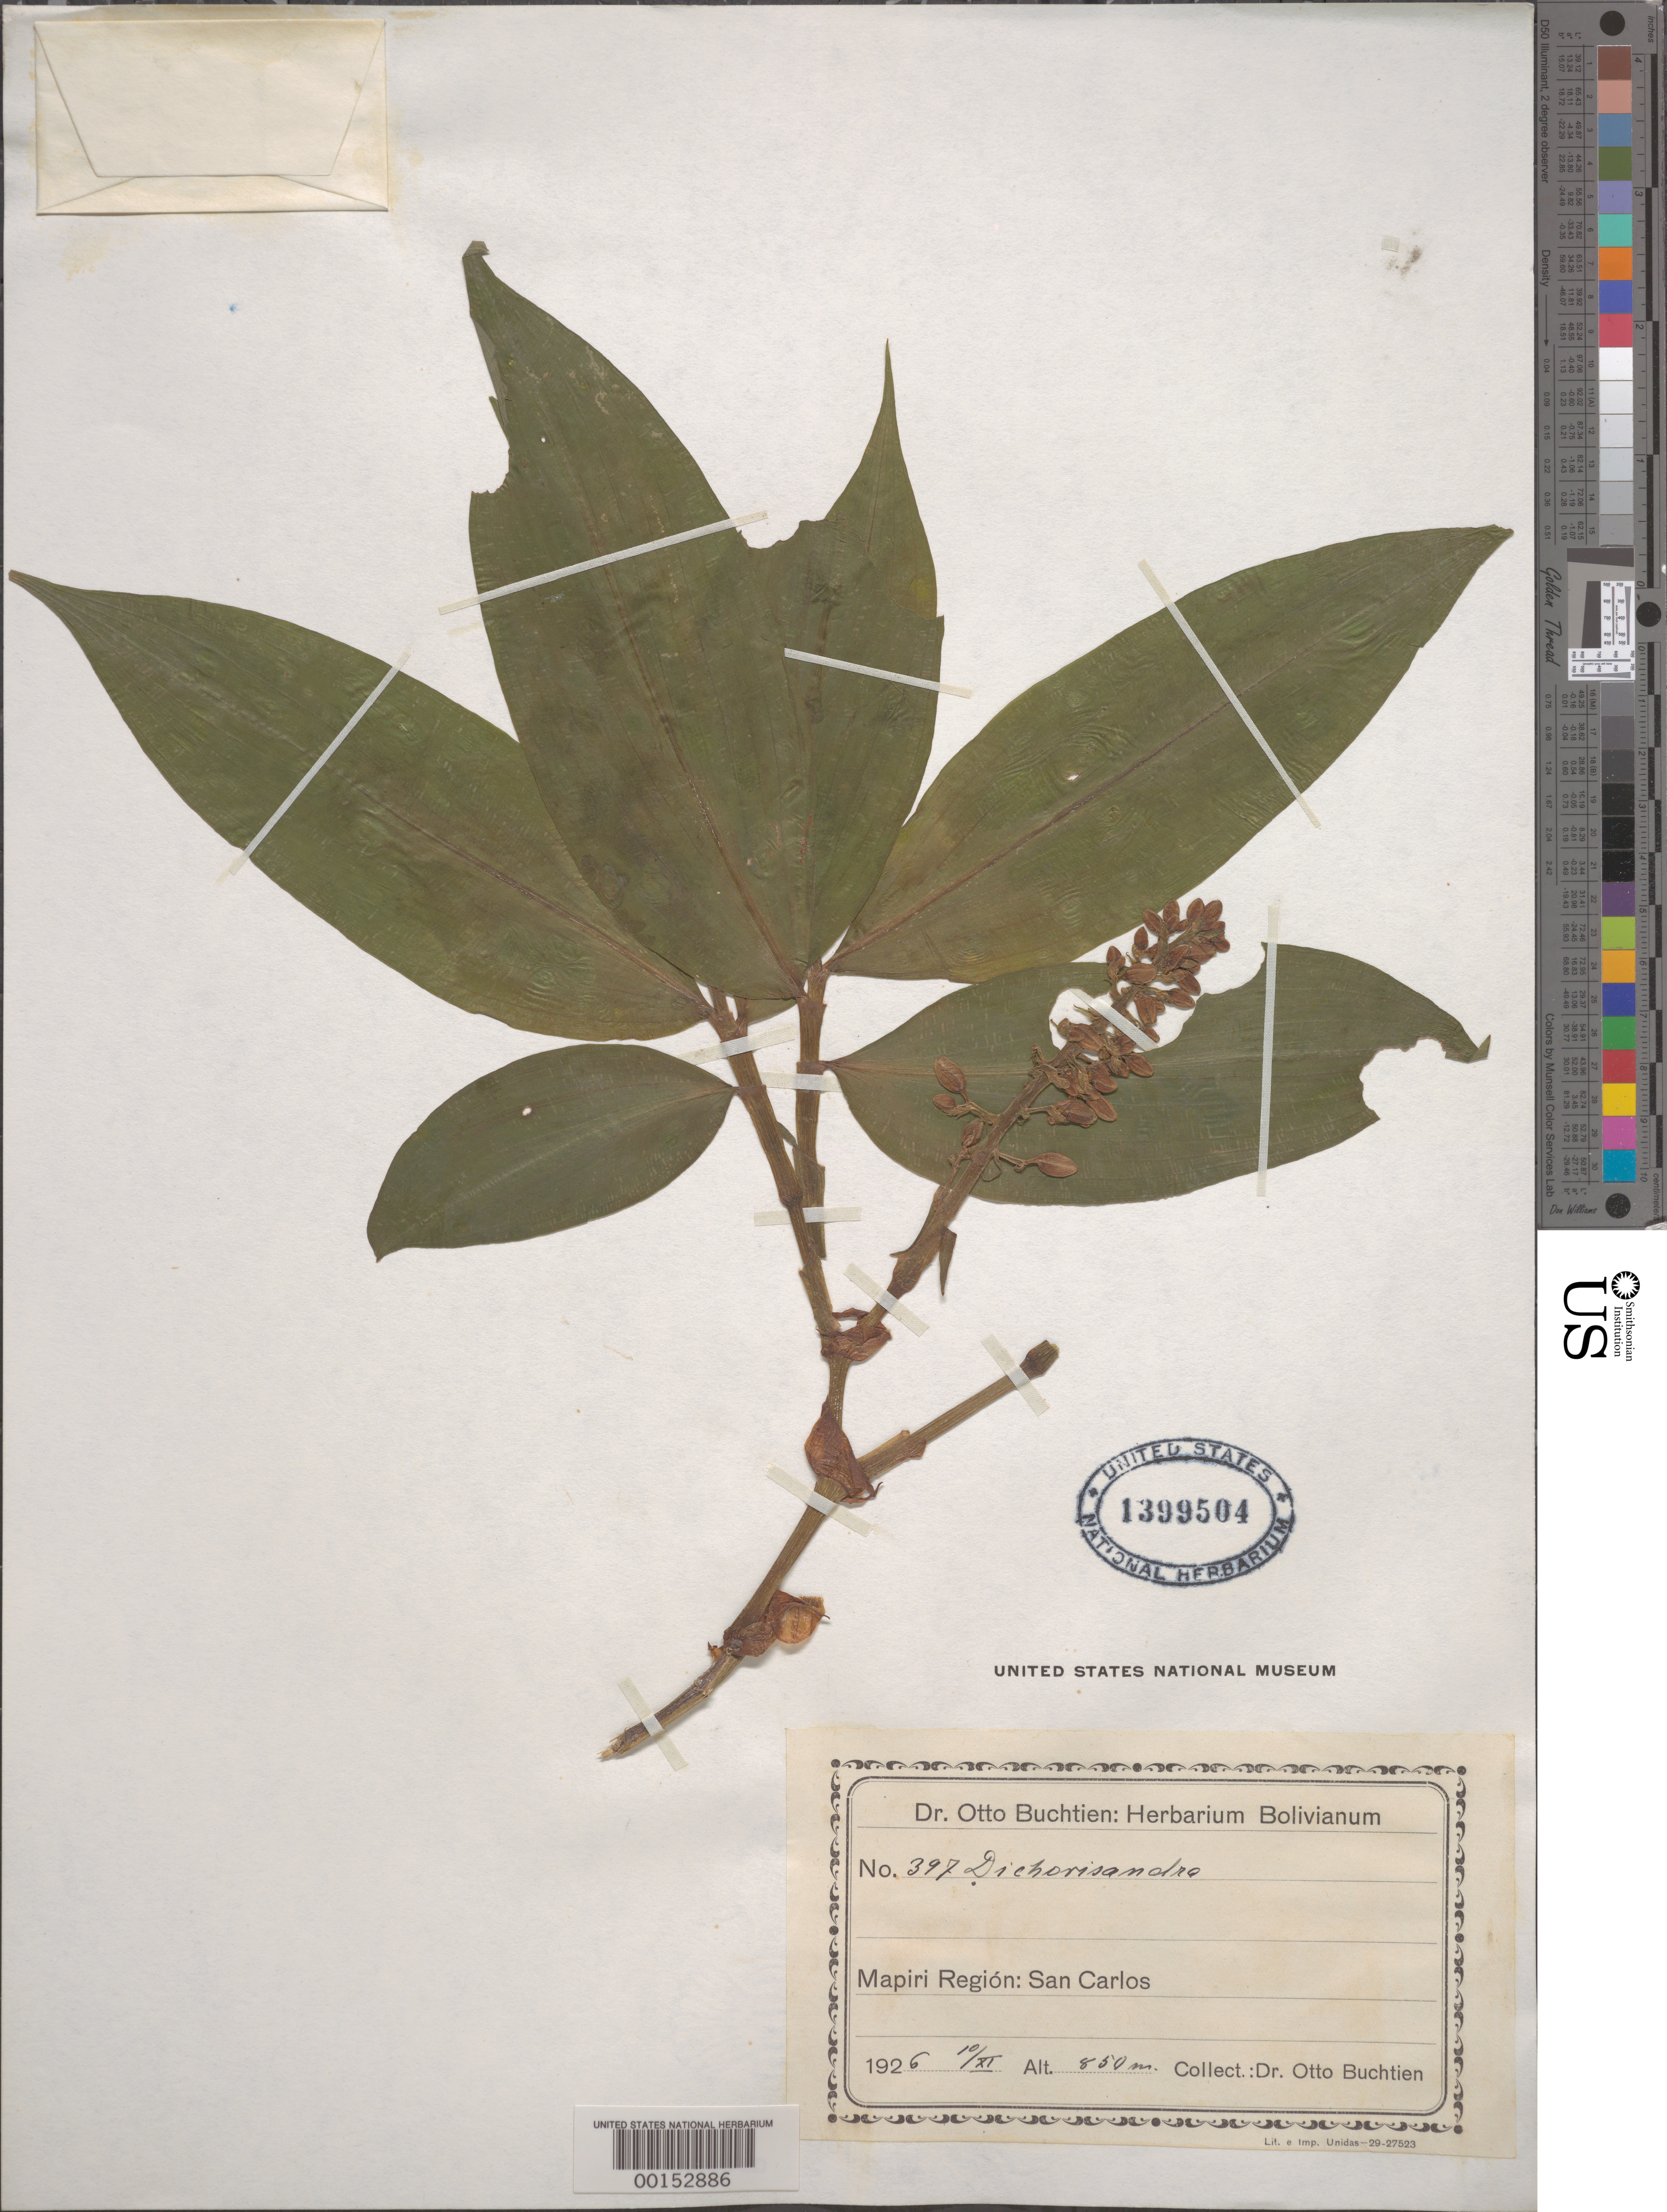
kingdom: Plantae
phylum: Tracheophyta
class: Liliopsida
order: Commelinales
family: Commelinaceae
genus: Dichorisandra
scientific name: Dichorisandra sp.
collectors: O. Buchtien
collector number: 397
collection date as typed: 10 Nov 1926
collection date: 1926-11-10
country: Bolivia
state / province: La Paz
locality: Mapiri, San Carlos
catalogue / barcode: US 1399504